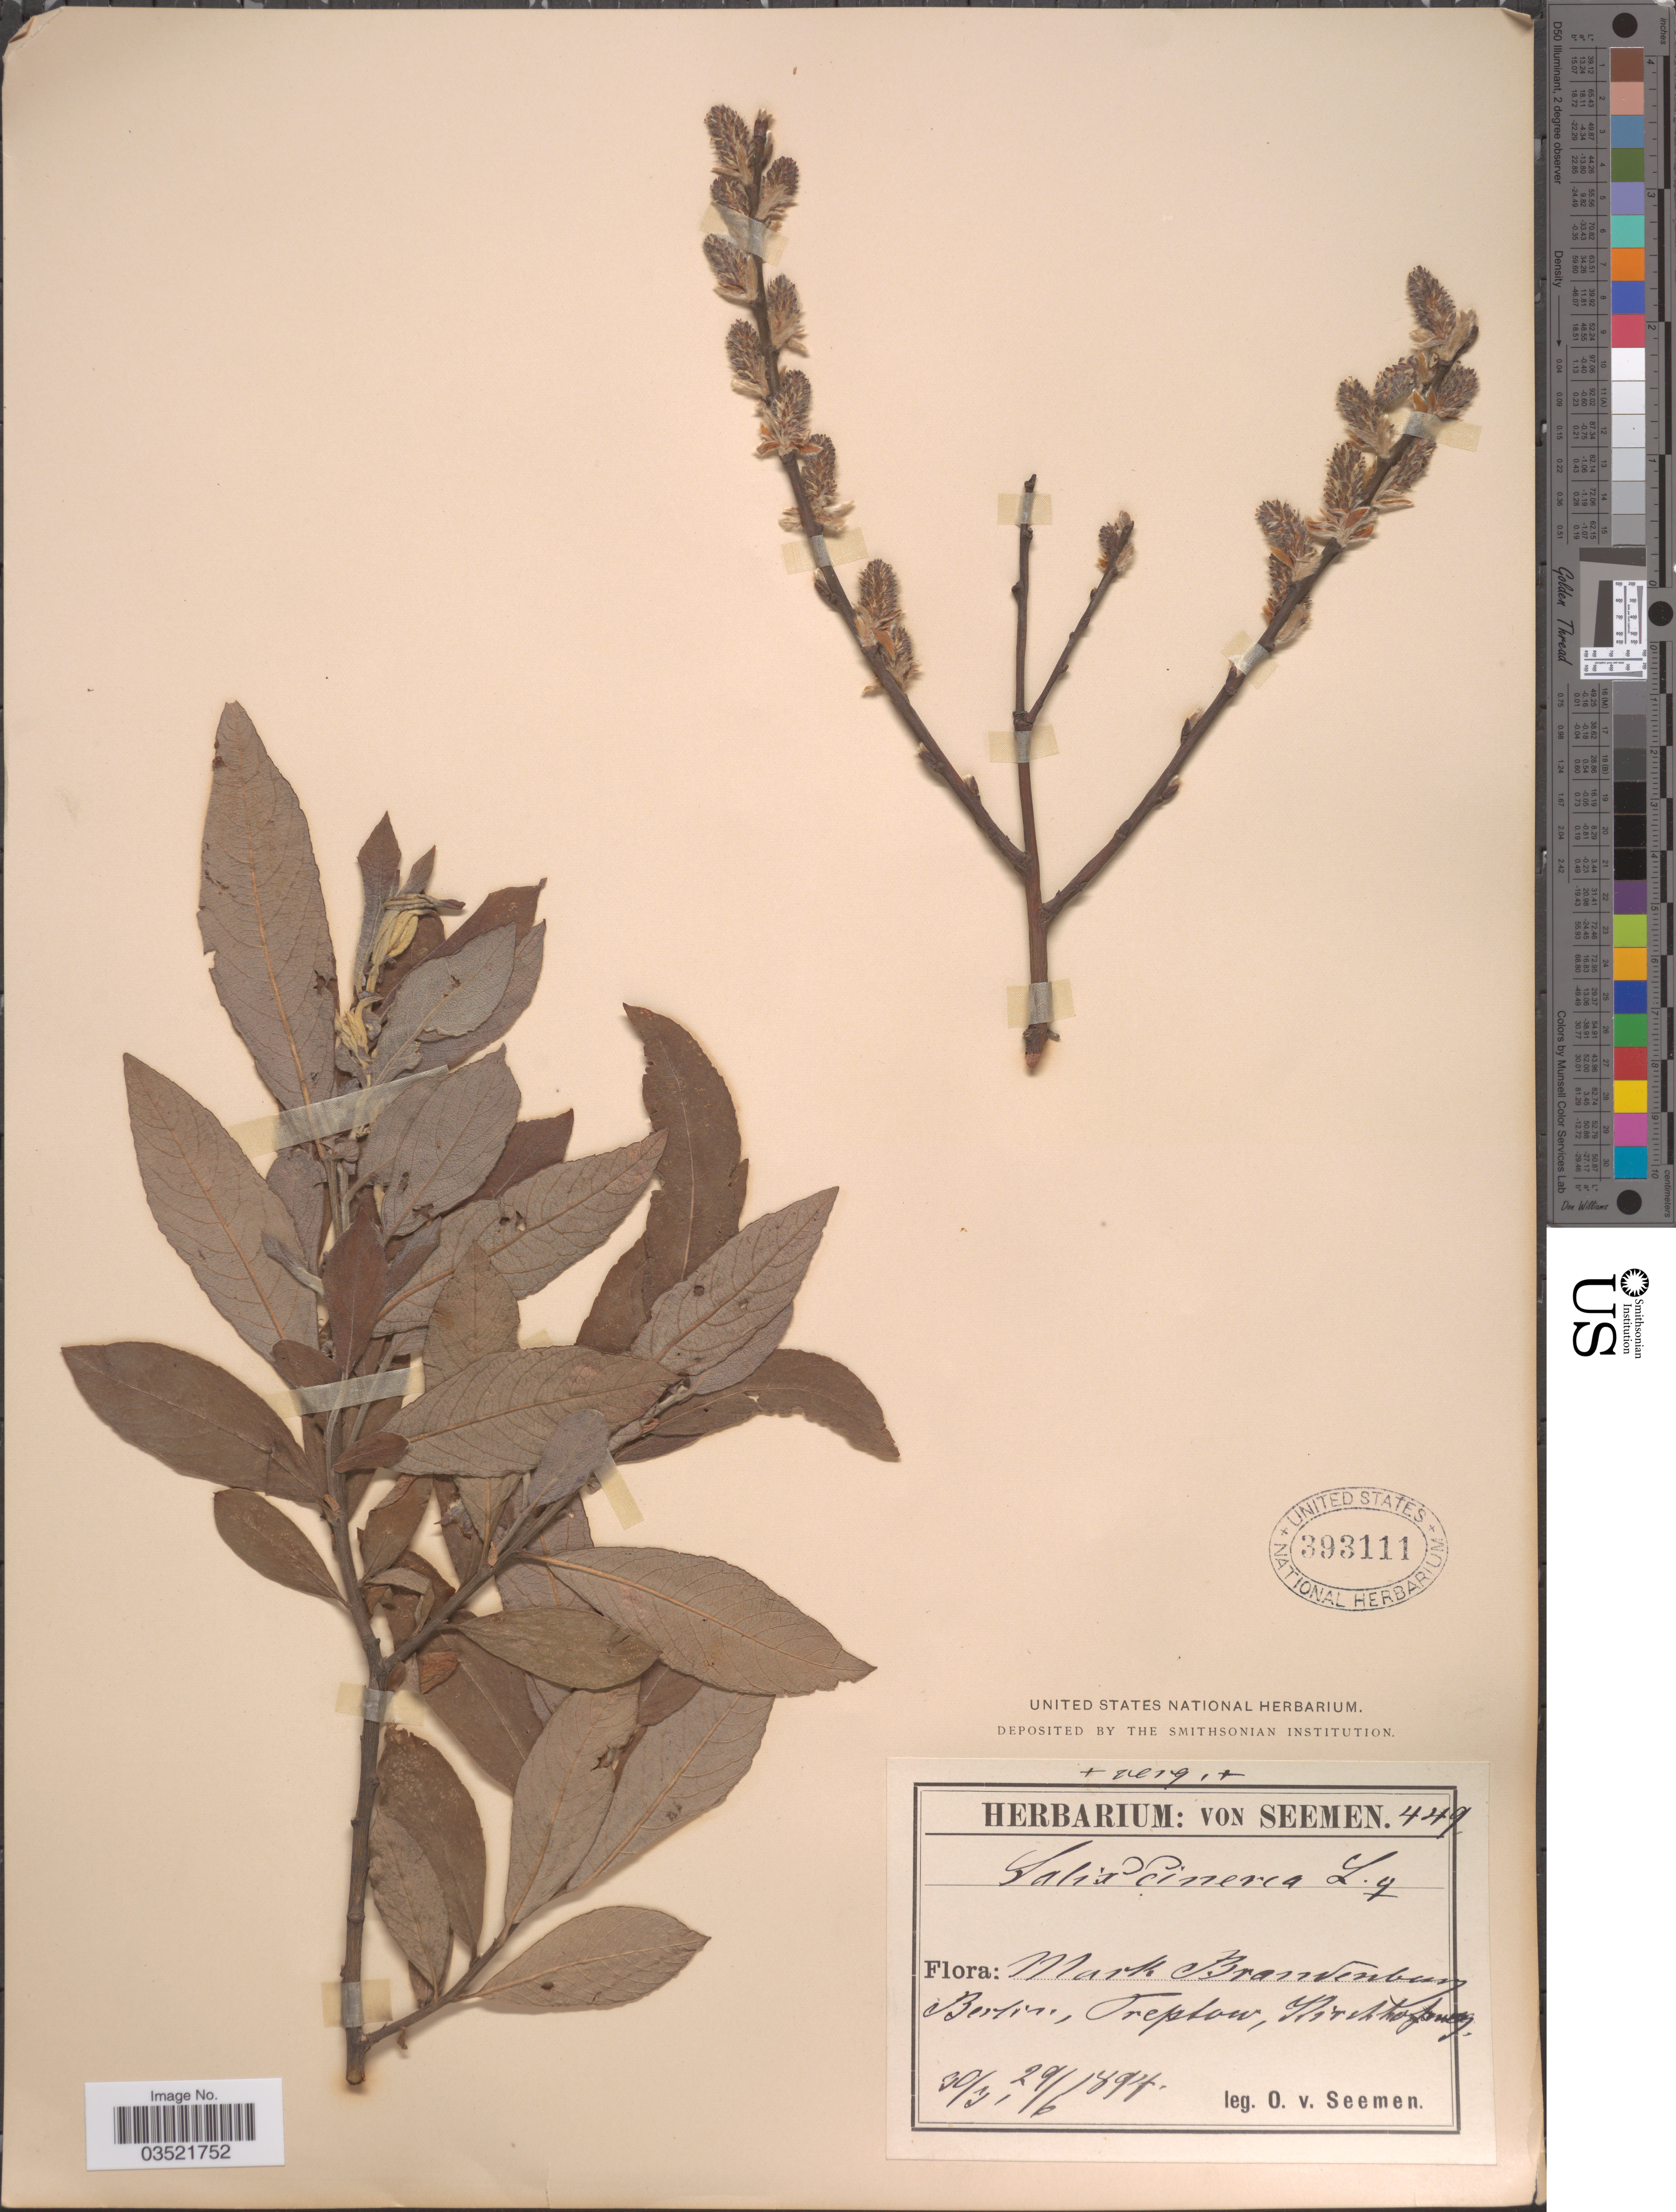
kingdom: Plantae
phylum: Tracheophyta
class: Magnoliopsida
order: Malpighiales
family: Salicaceae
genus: Salix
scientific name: Salix cinerea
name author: L.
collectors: K. O. von Seemen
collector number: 449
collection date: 1894-03-30/1894-06-29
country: Germany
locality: Mark Brandenburg, Berlin, Treptow, Kirchhofweg.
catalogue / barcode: US 393111